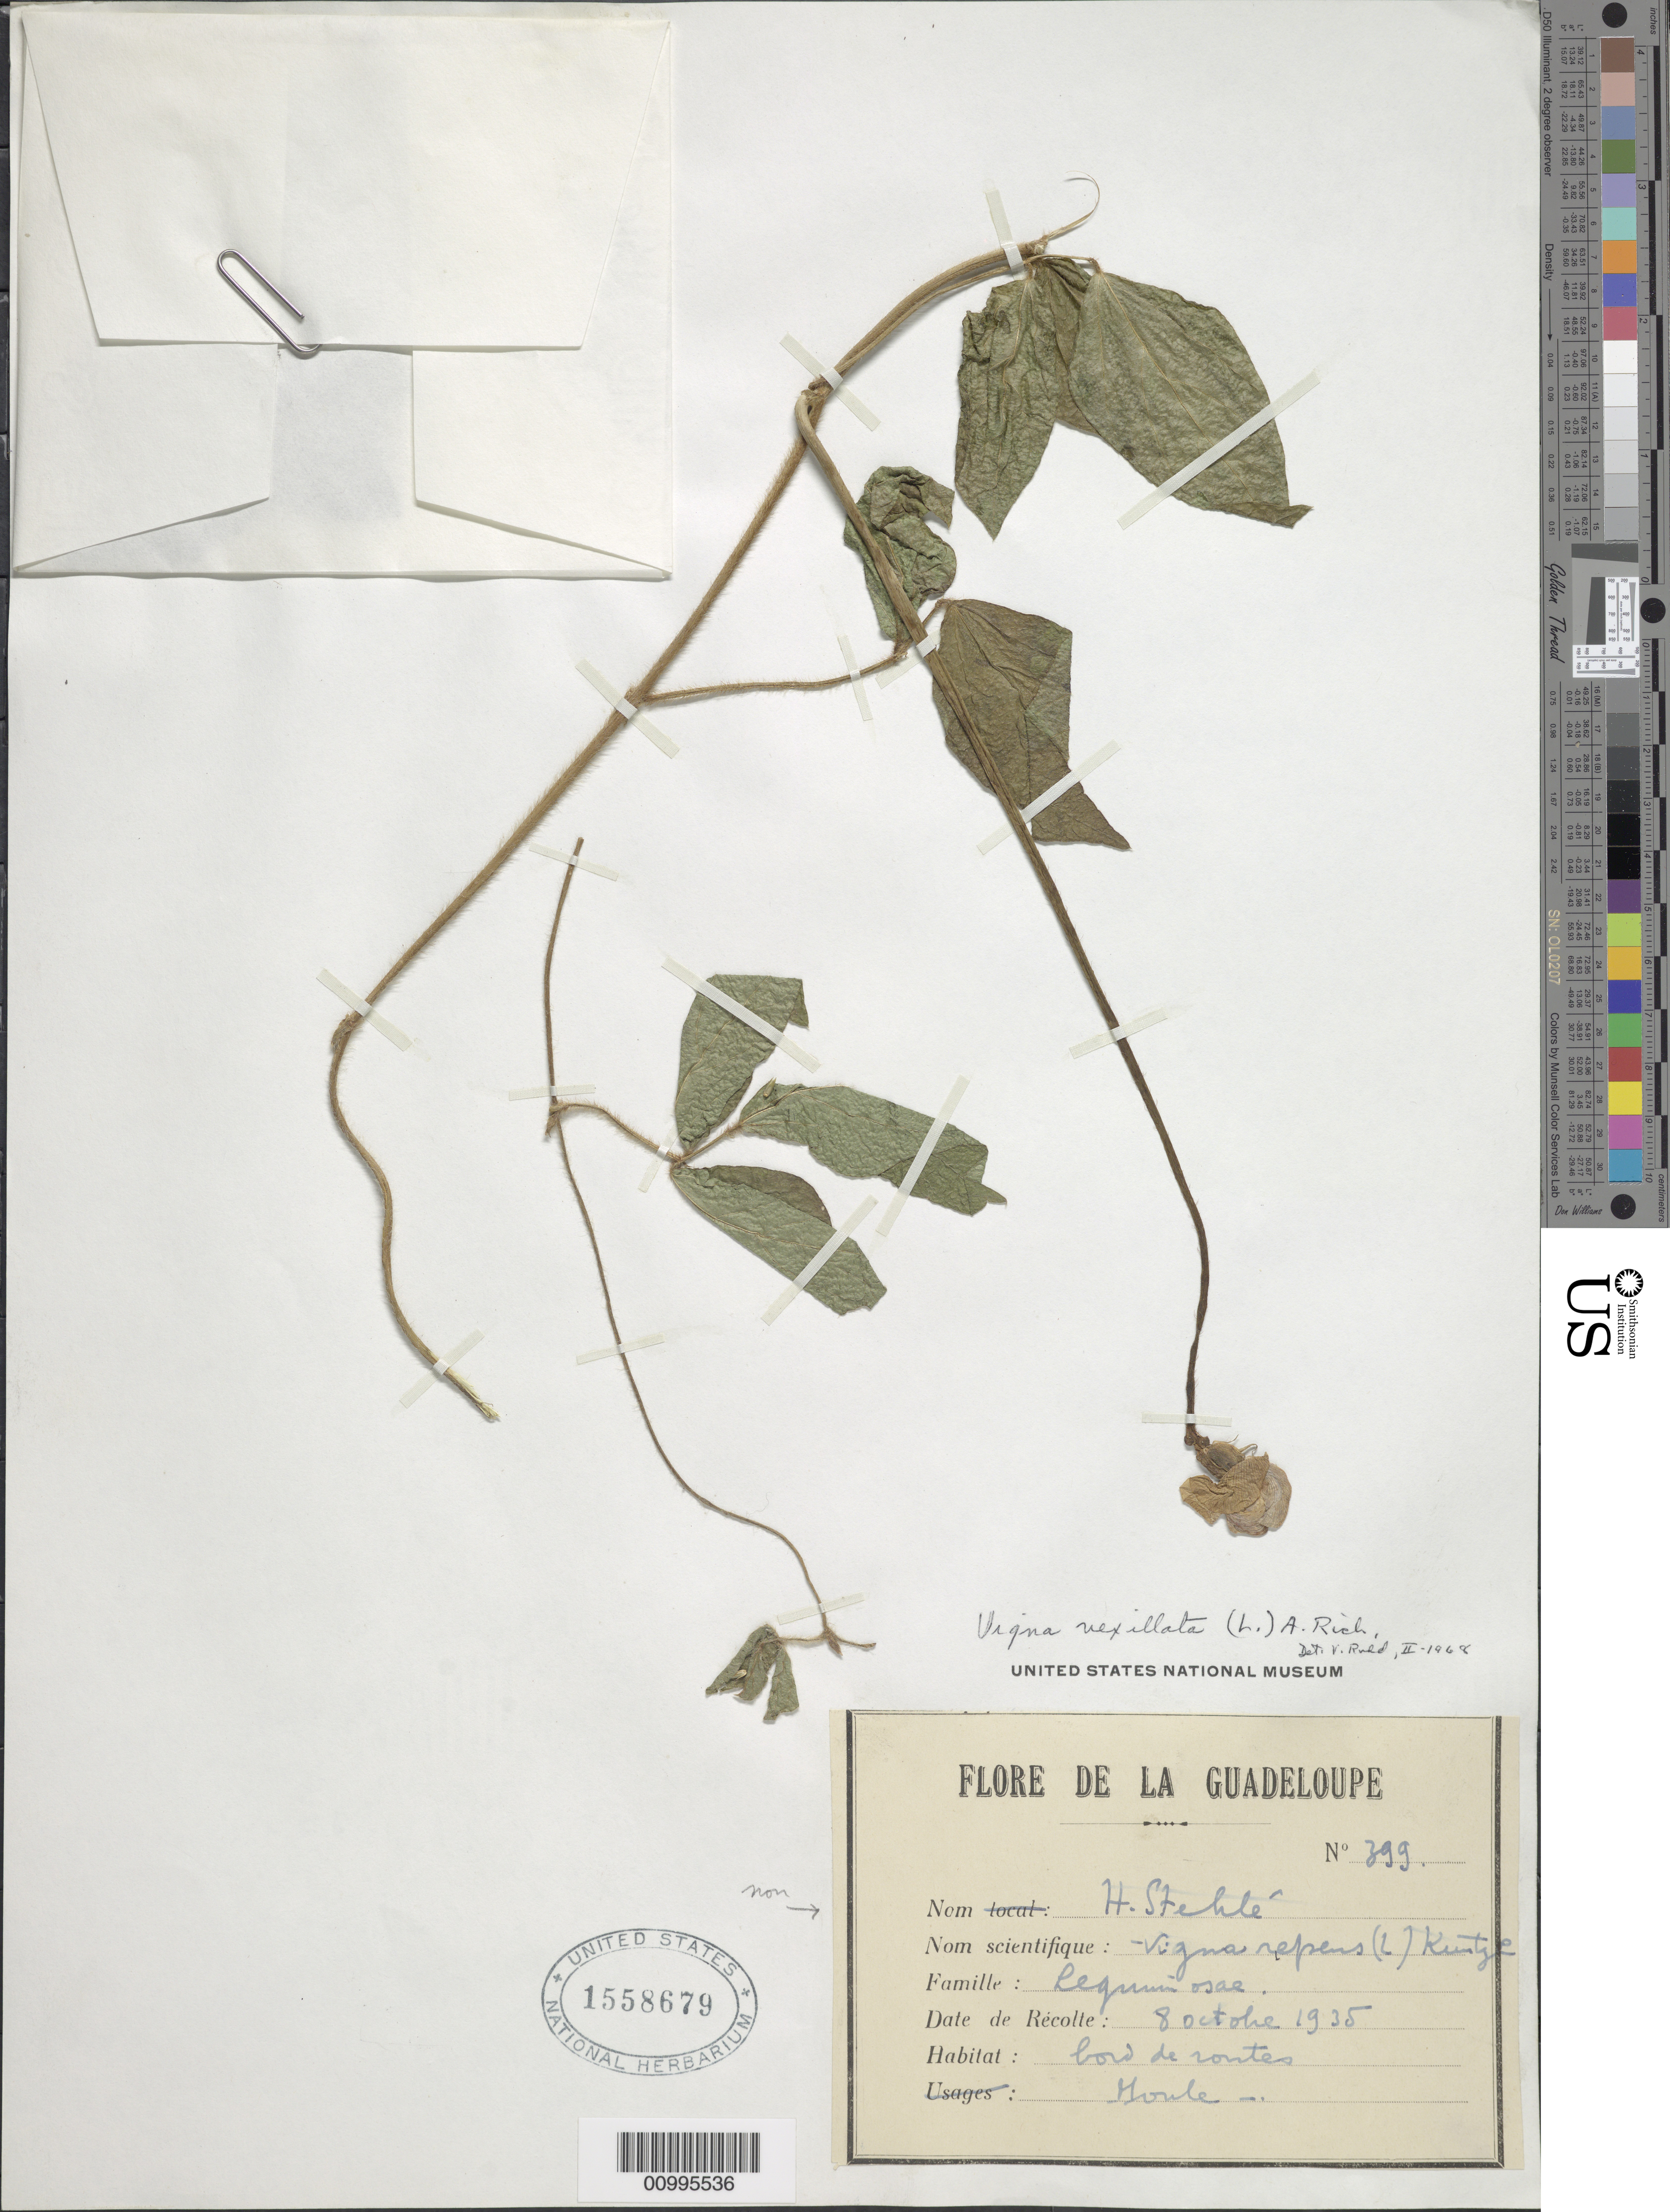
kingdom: Plantae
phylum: Tracheophyta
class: Magnoliopsida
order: Fabales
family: Fabaceae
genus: Vigna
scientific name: Vigna vexillata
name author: (L.) A. Rich.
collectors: H. Stehlé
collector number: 399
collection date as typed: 08 Oct 1935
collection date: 1935-10-08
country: Guadeloupe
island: Basse Terre [Guadeloupe]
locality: Bord de montes [interpreted]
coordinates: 0 N, 0 E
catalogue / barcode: US 1558679